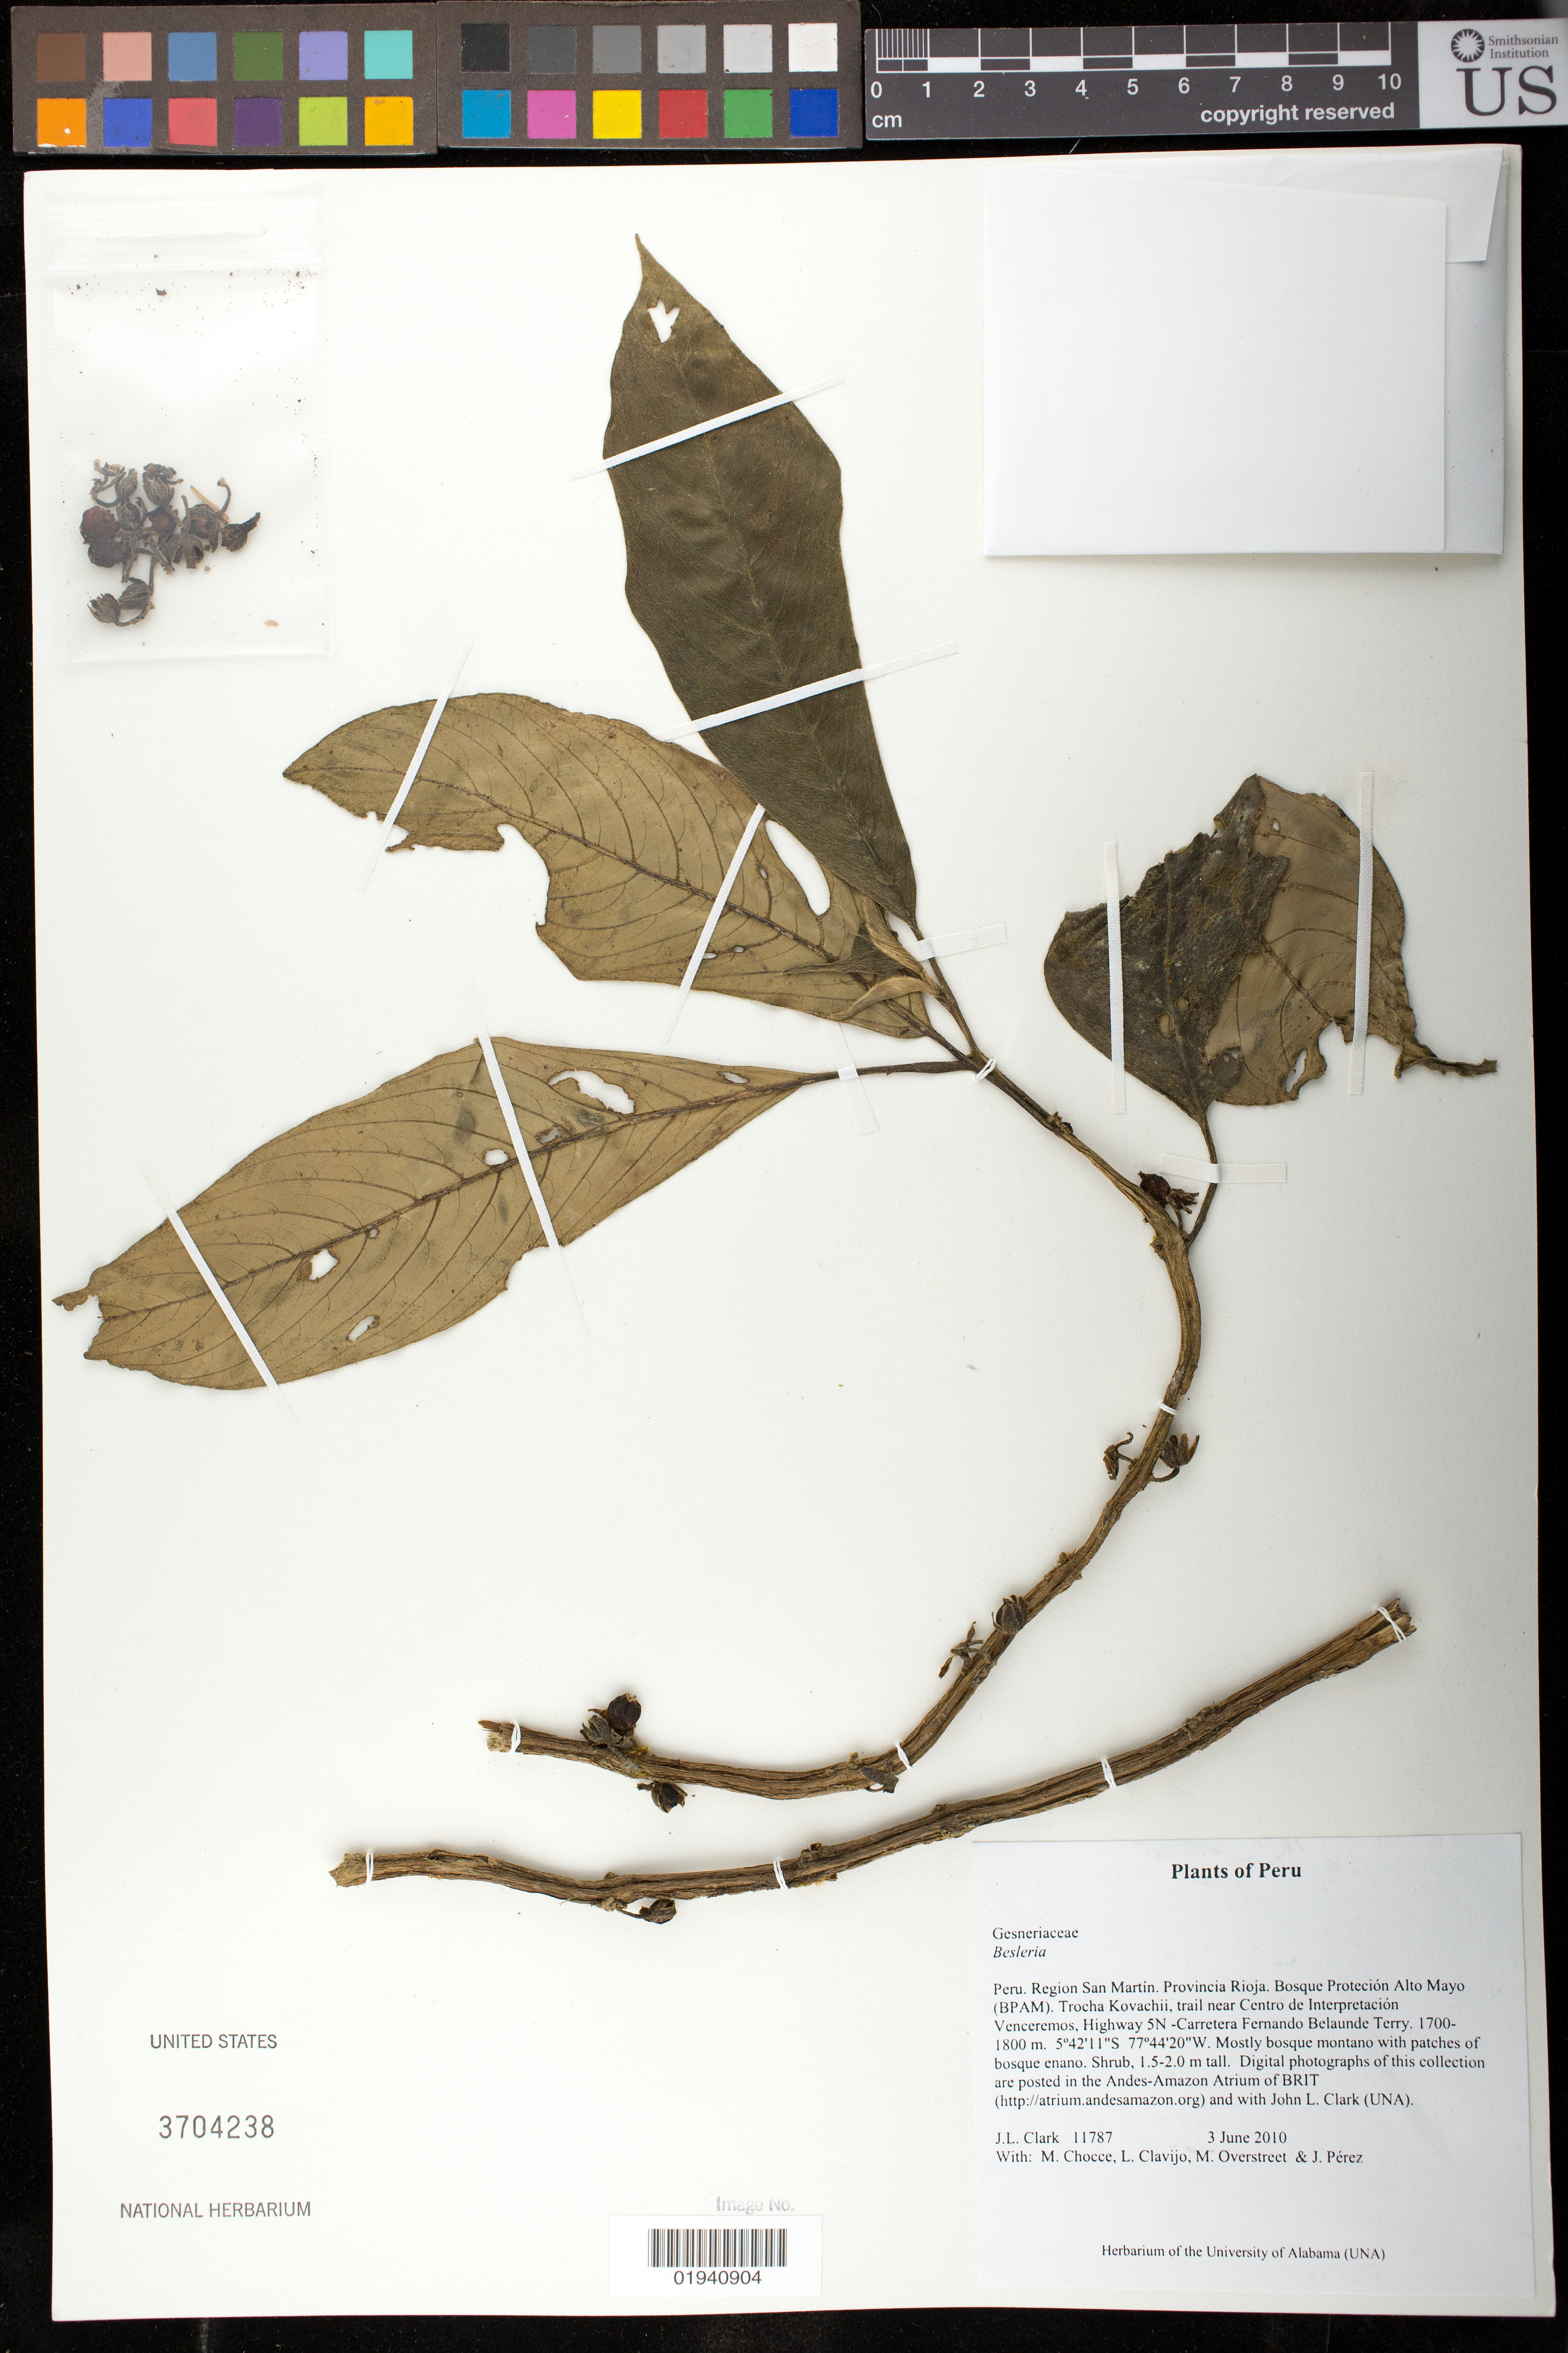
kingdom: Plantae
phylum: Tracheophyta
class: Magnoliopsida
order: Lamiales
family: Gesneriaceae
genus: Besleria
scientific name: Besleria sp.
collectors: J. L. Clark, M. Chocce, L. Clavijo, M. Overstreet & J. Perez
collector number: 11787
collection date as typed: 03 Jun 2010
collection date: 2010-06-03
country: Peru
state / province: San Martín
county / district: Rioja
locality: Region San Martin, Bosque Protecion Alto Mayo (BPAM). Trocha Kovachii, trail near Centro de Interpretacion Venceremos, Highway 5N-Carretera Fernando Belaunde Terry.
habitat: Mostly bosque montano with patches of bosque enano.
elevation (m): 1700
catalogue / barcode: US 3704238